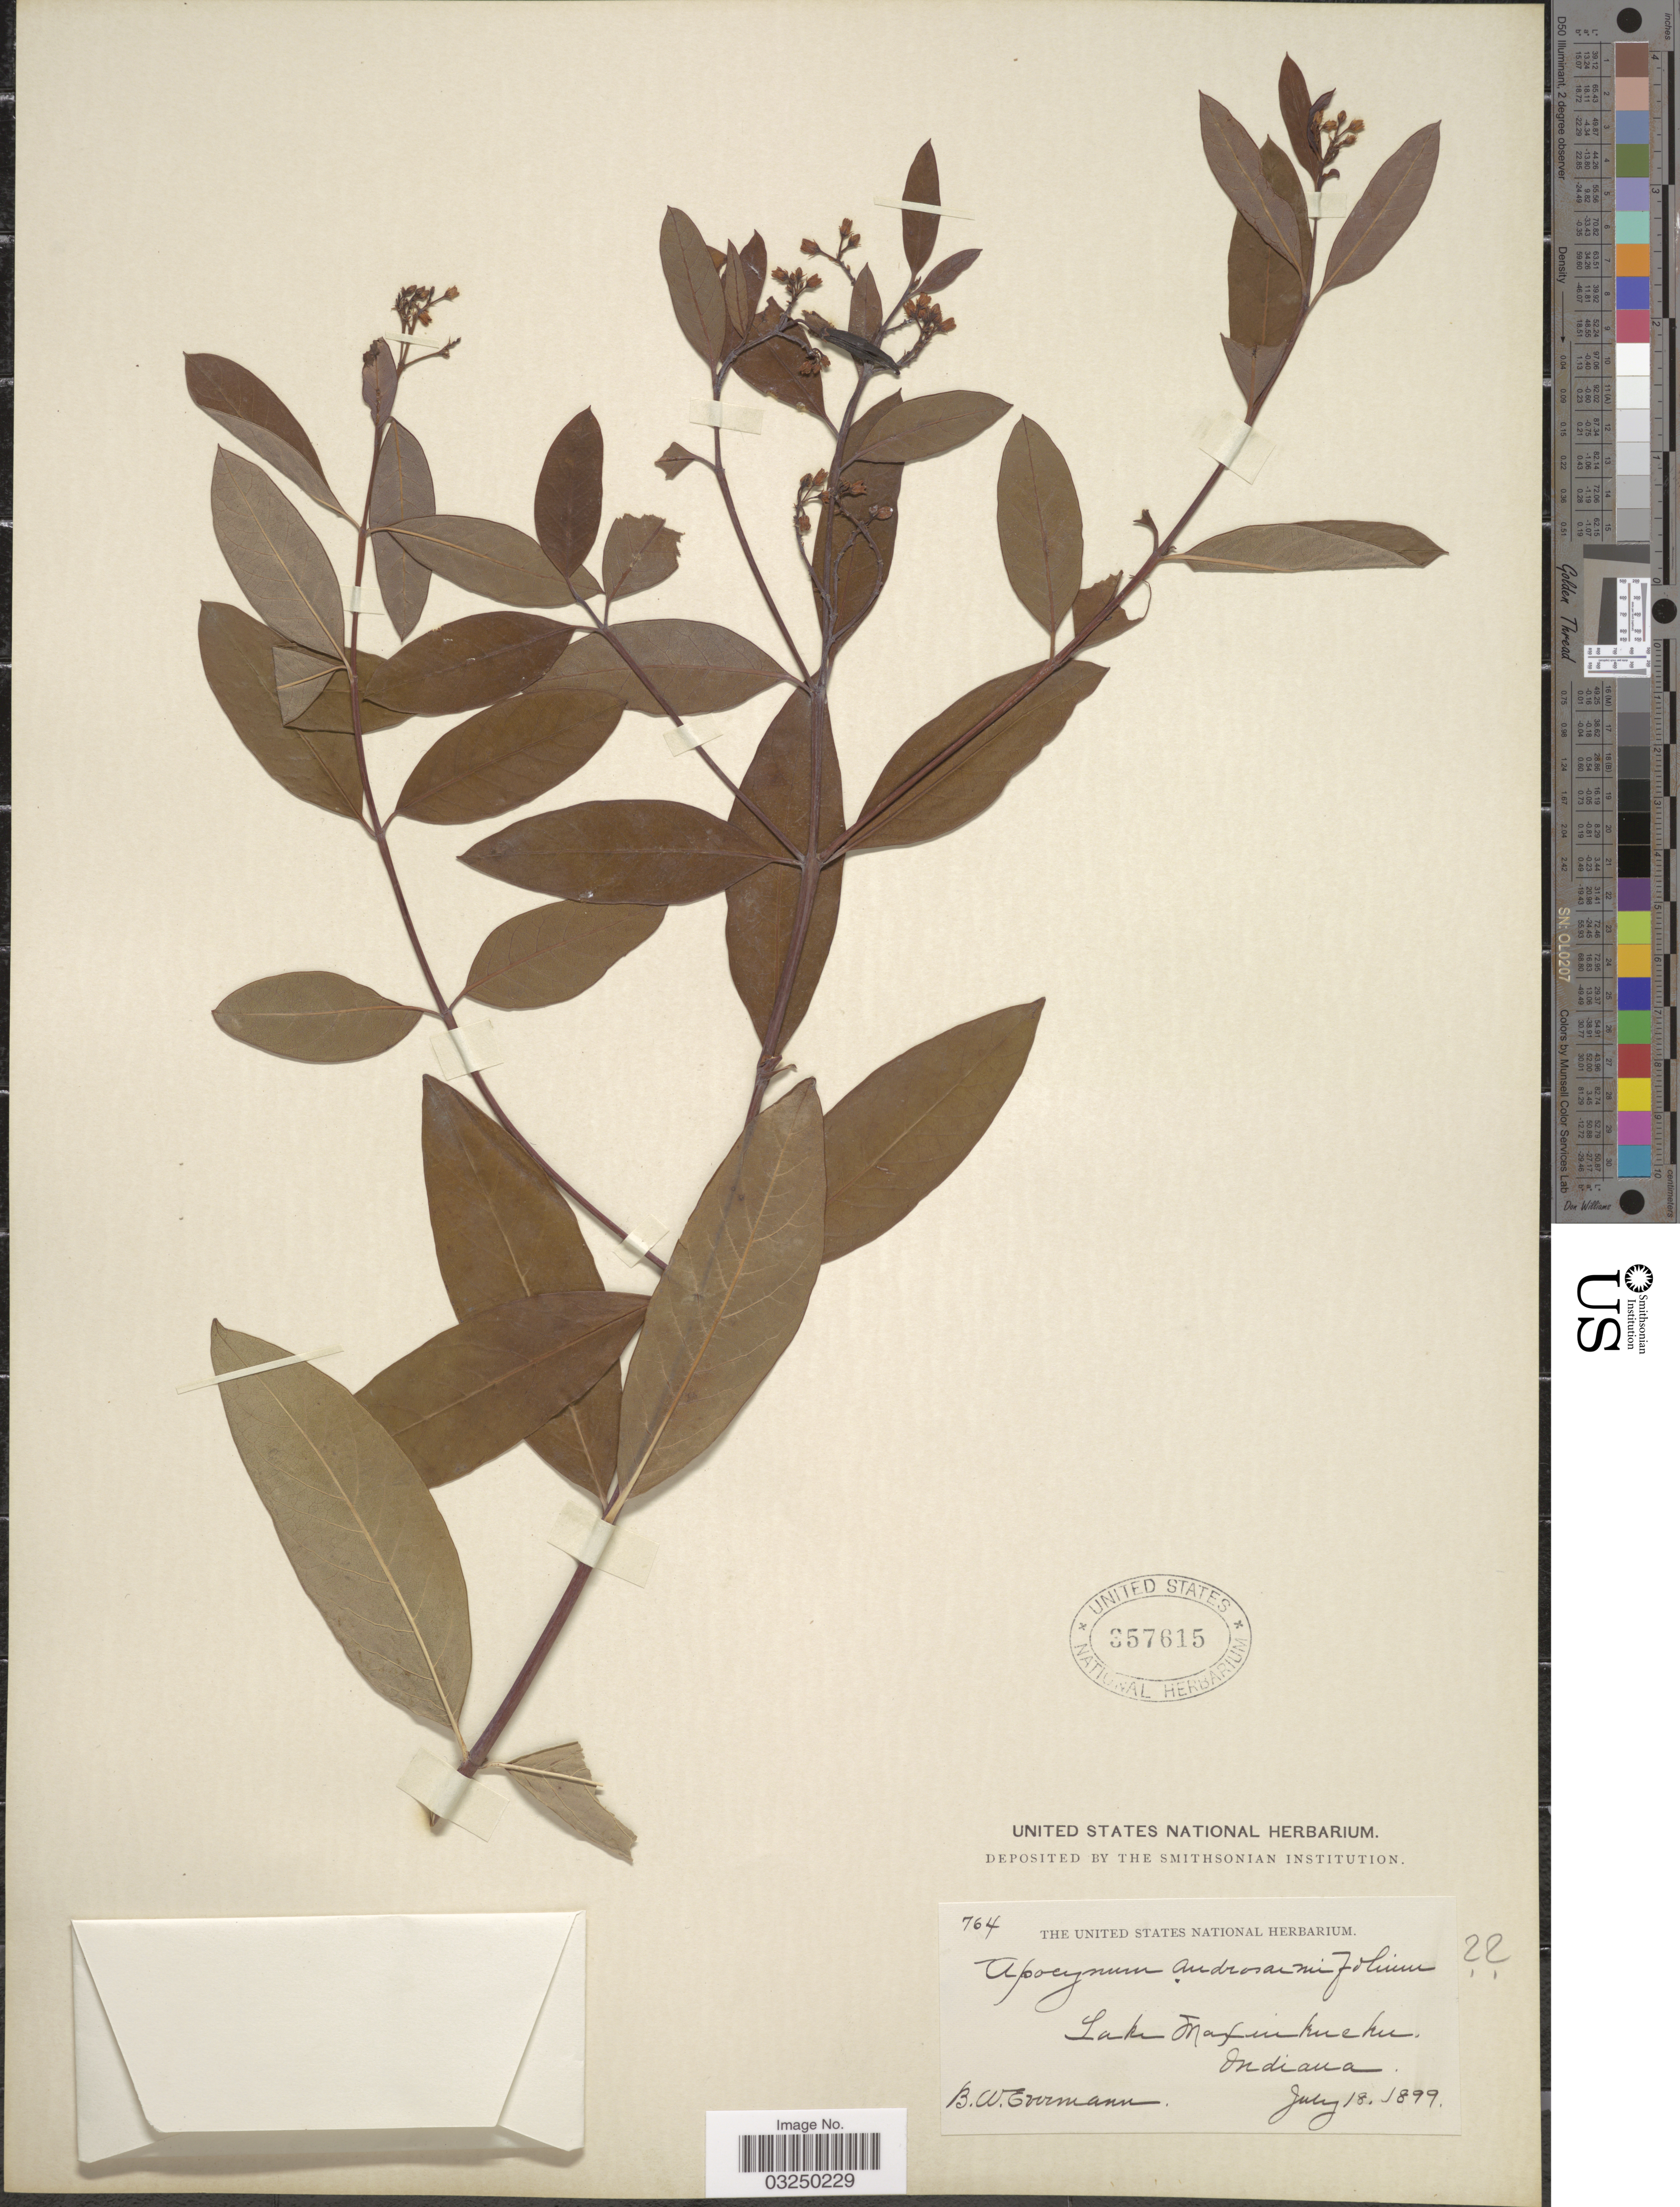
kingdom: Plantae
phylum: Tracheophyta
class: Magnoliopsida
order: Gentianales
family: Apocynaceae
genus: Apocynum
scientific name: Apocynum sp.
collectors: B. W. Evermann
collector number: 764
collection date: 1899-07-18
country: United States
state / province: Indiana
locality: Lake Maxinkuckee.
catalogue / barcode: US 357615